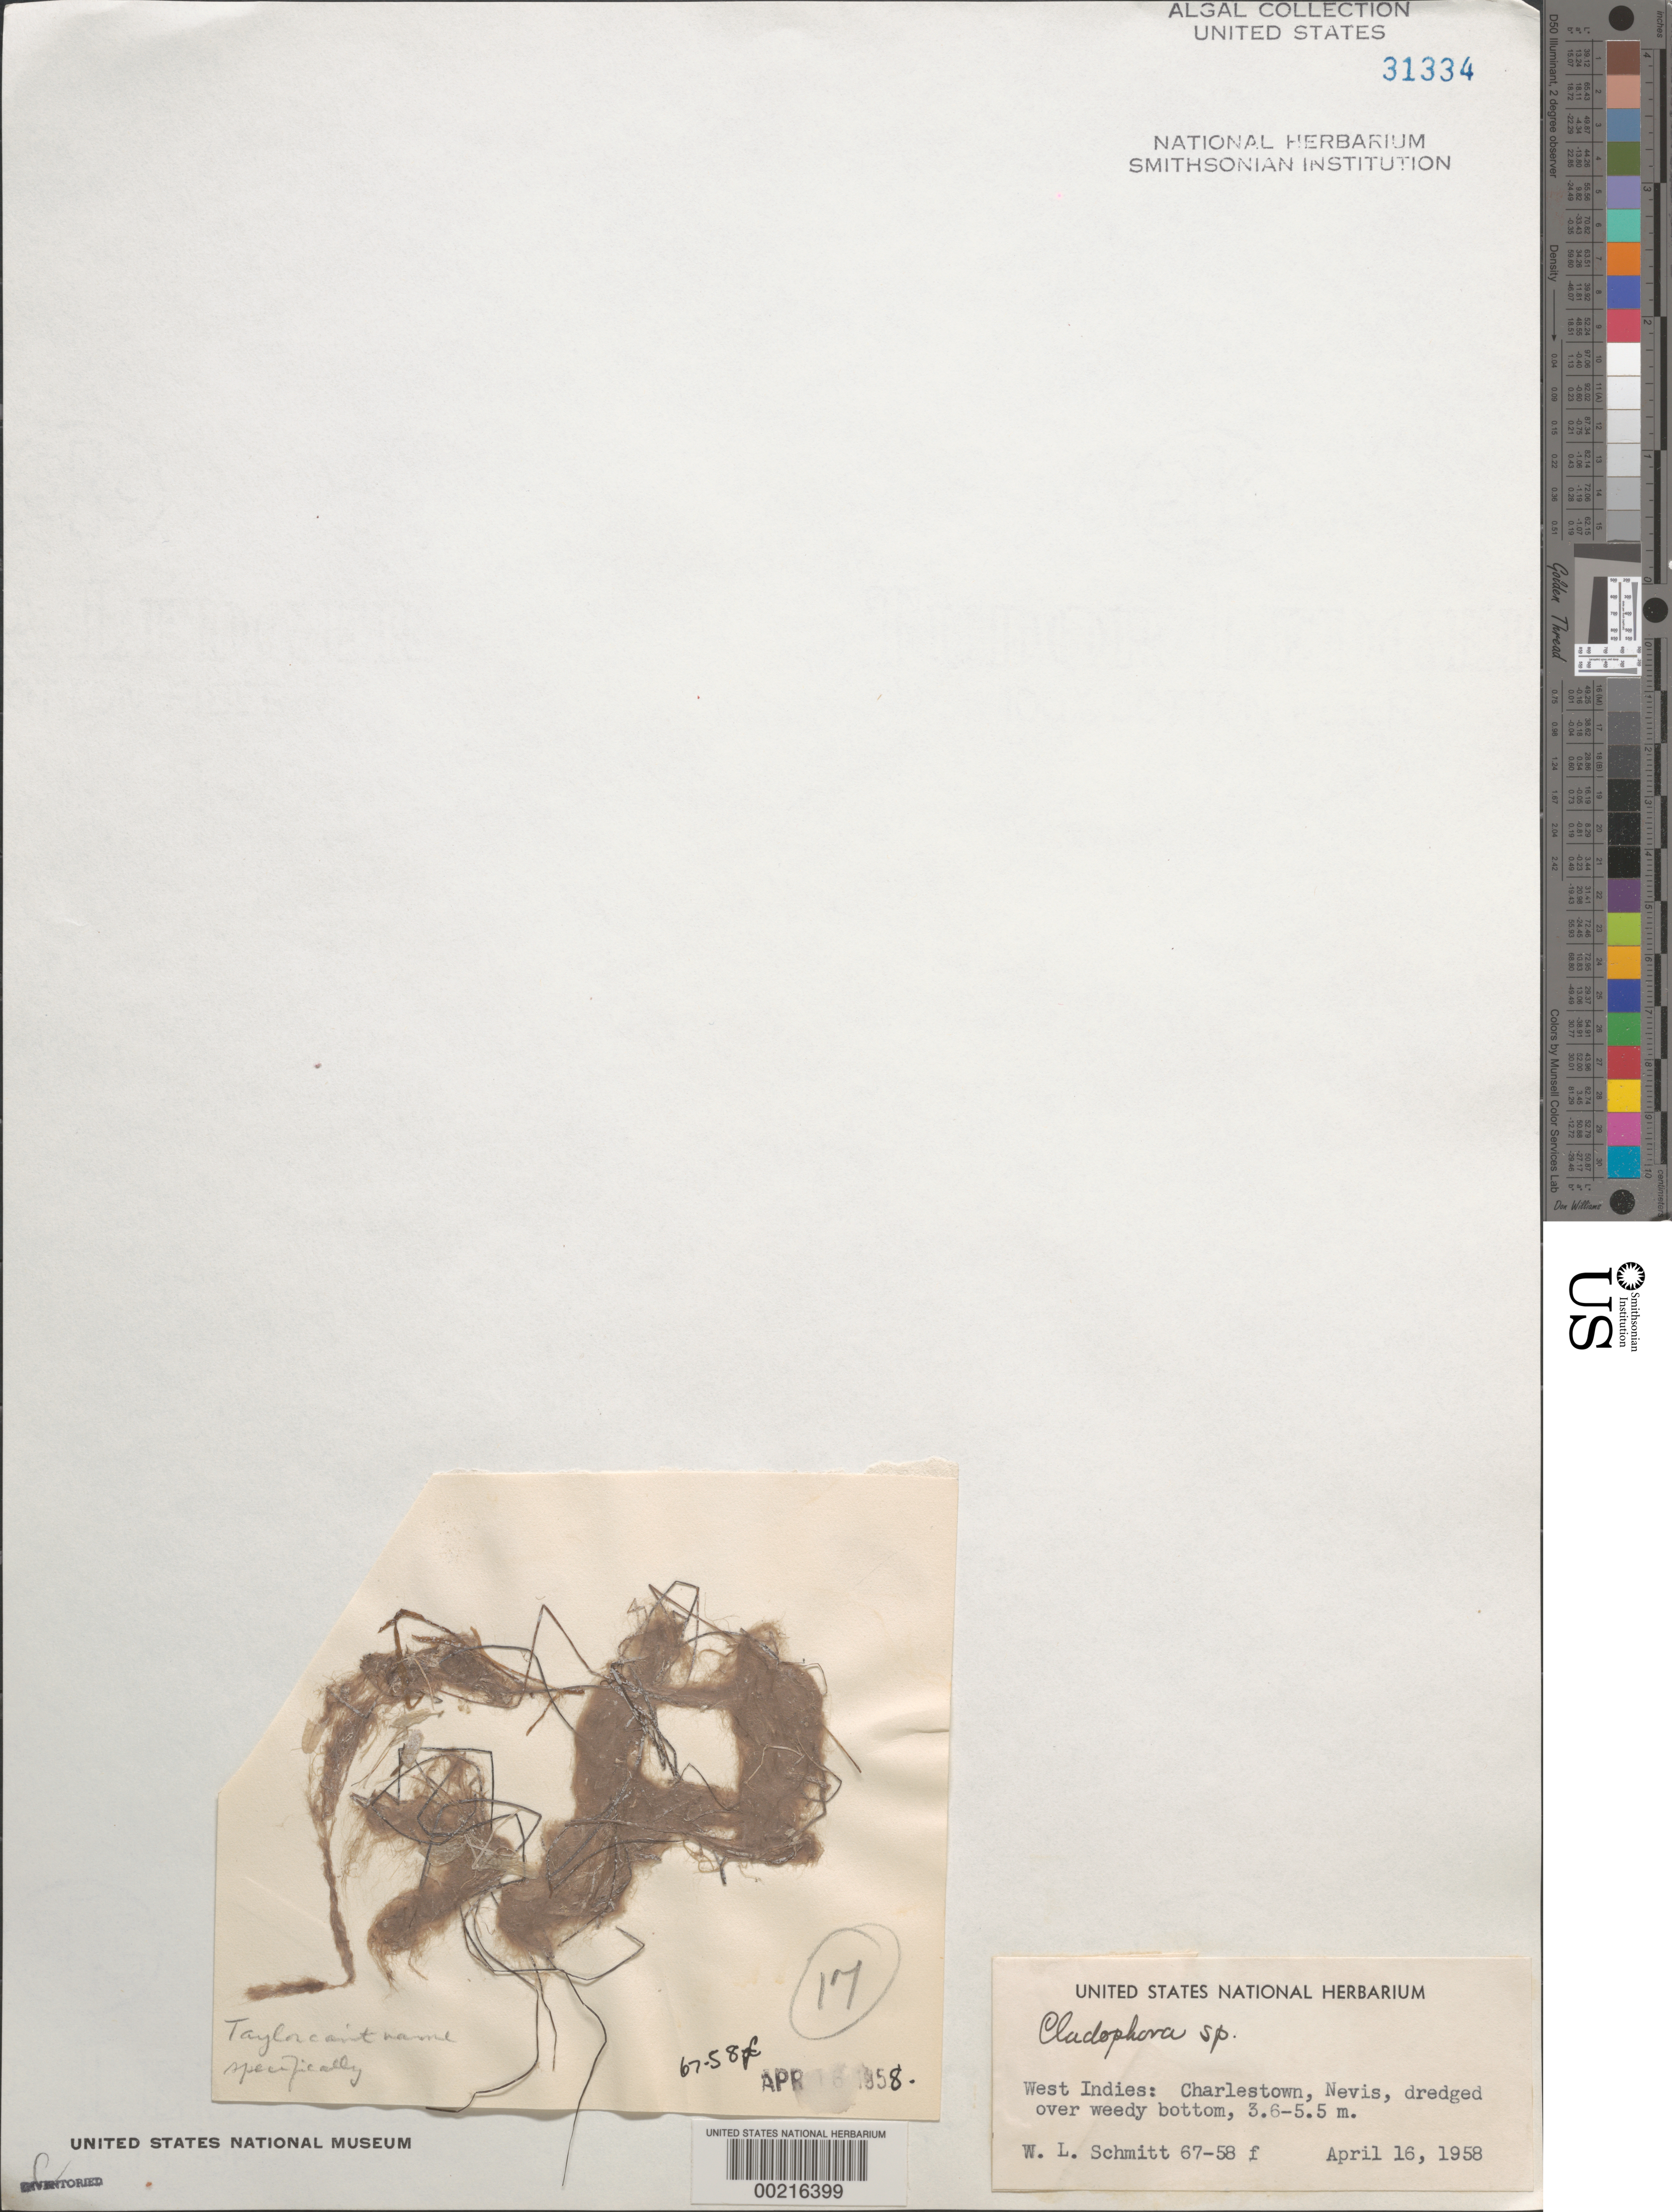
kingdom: Plantae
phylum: Chlorophyta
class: Ulvophyceae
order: Cladophorales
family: Cladophoraceae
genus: Cladophora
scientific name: Cladophora sp.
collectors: W. L. Schmitt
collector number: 67-58f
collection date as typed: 16 Apr 1958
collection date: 1958-04-16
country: St. Christopher-Nevis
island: Nevis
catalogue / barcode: US 31334